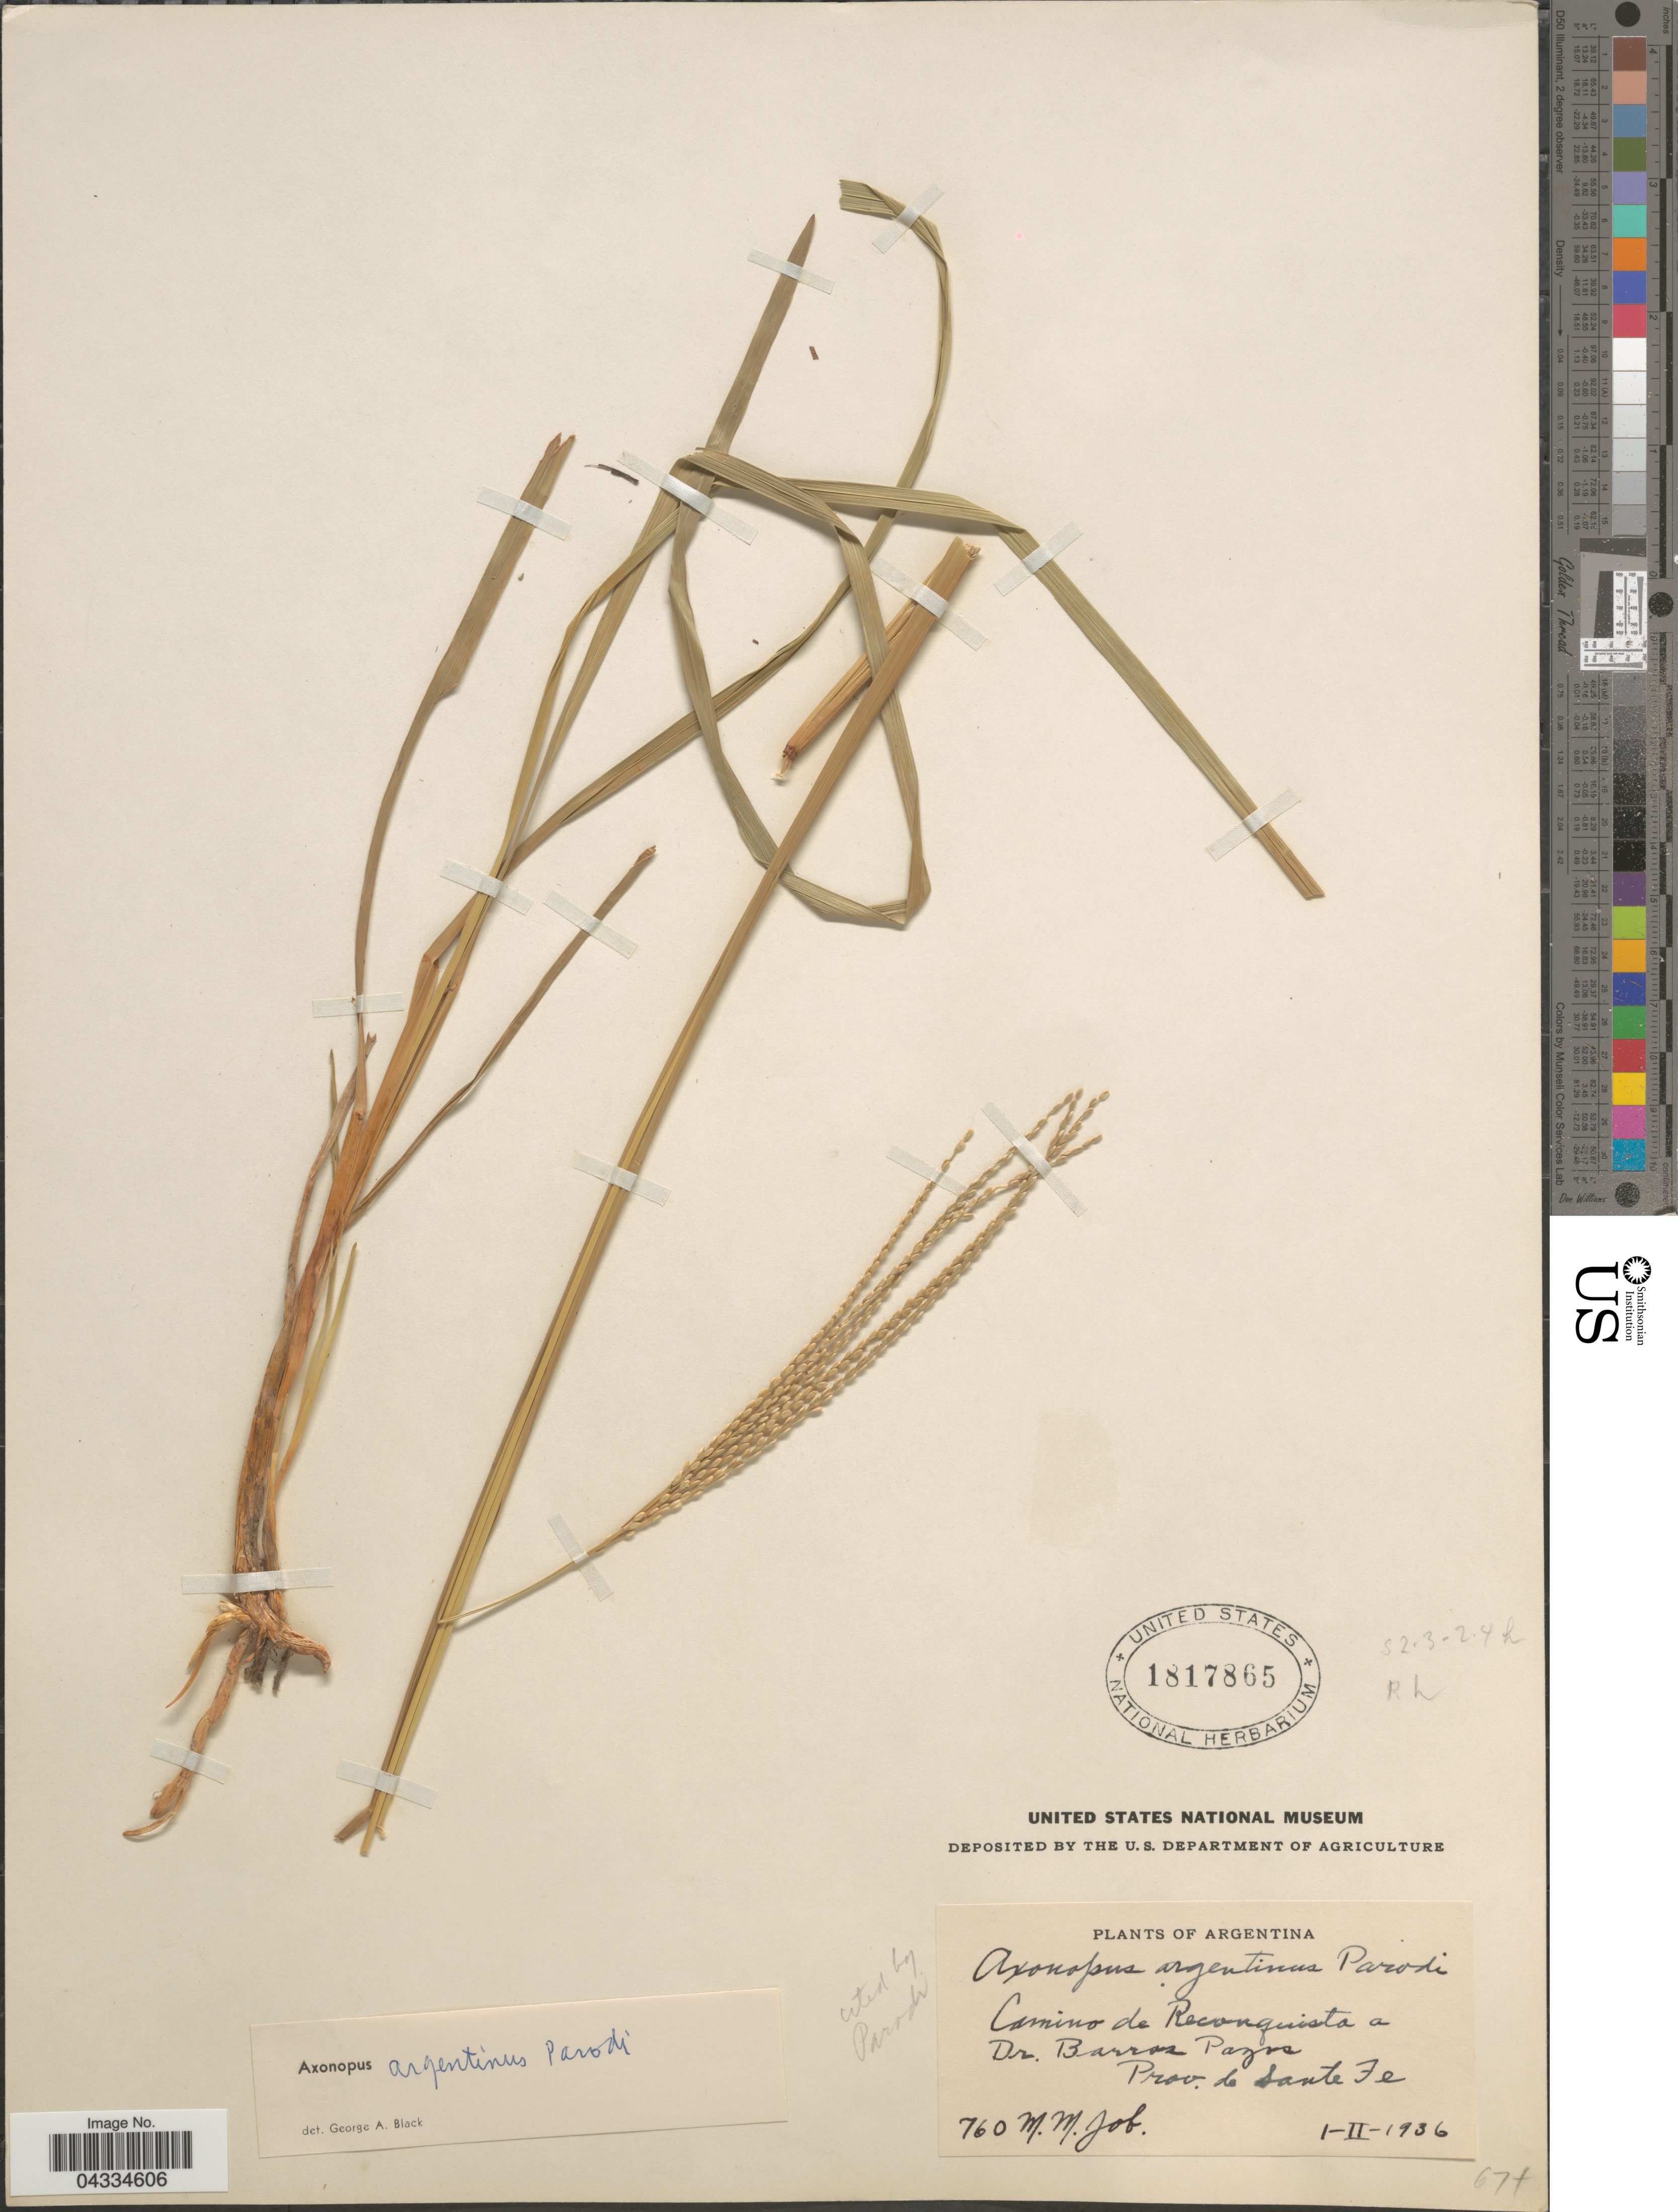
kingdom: Plantae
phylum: Tracheophyta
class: Liliopsida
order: Poales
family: Poaceae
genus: Axonopus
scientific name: Axonopus argentinus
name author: Parodi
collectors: M. Job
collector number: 760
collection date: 1936-02-01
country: Argentina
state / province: Santa Fe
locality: Camino de Reconquista a Dr. Barros Pazos.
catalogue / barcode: US 1817865